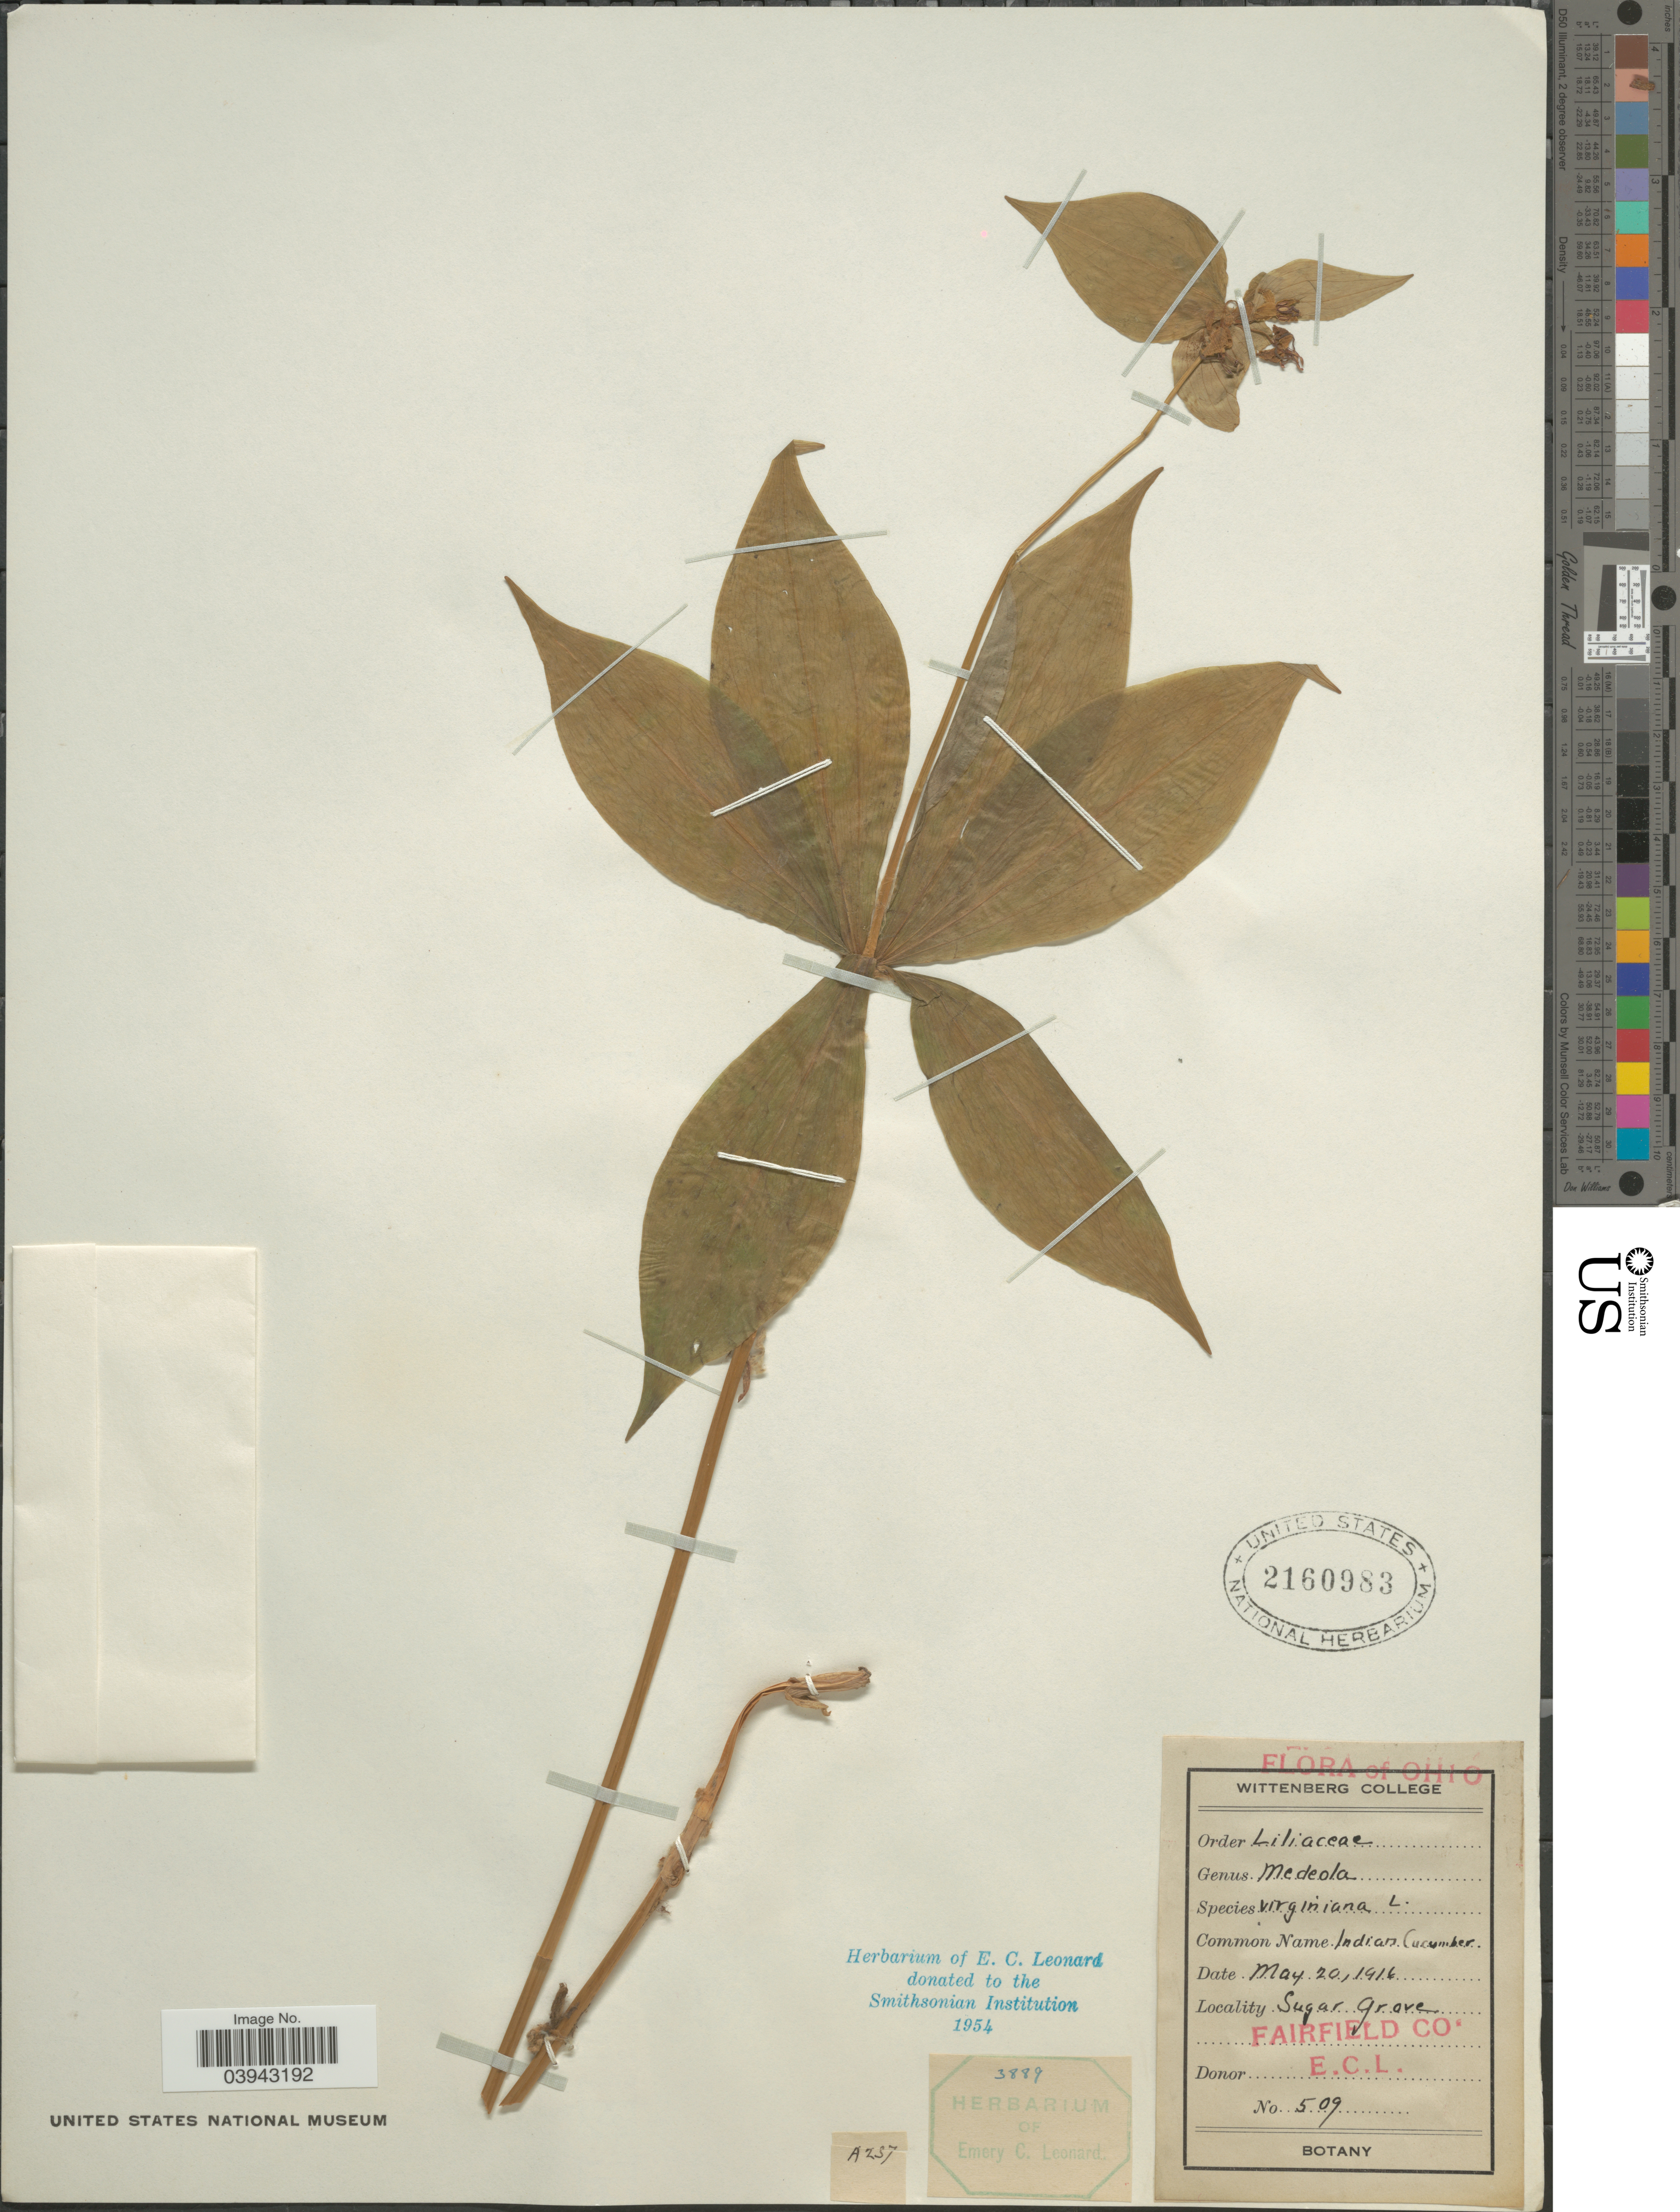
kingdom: Plantae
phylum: Tracheophyta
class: Liliopsida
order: Liliales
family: Liliaceae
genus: Medeola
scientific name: Medeola virginiana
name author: (L.) Desf.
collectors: E. C. Leonard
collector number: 509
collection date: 1916-05-20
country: United States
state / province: Ohio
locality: Sugar Grove. Fairfield Co.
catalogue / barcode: US 2160983